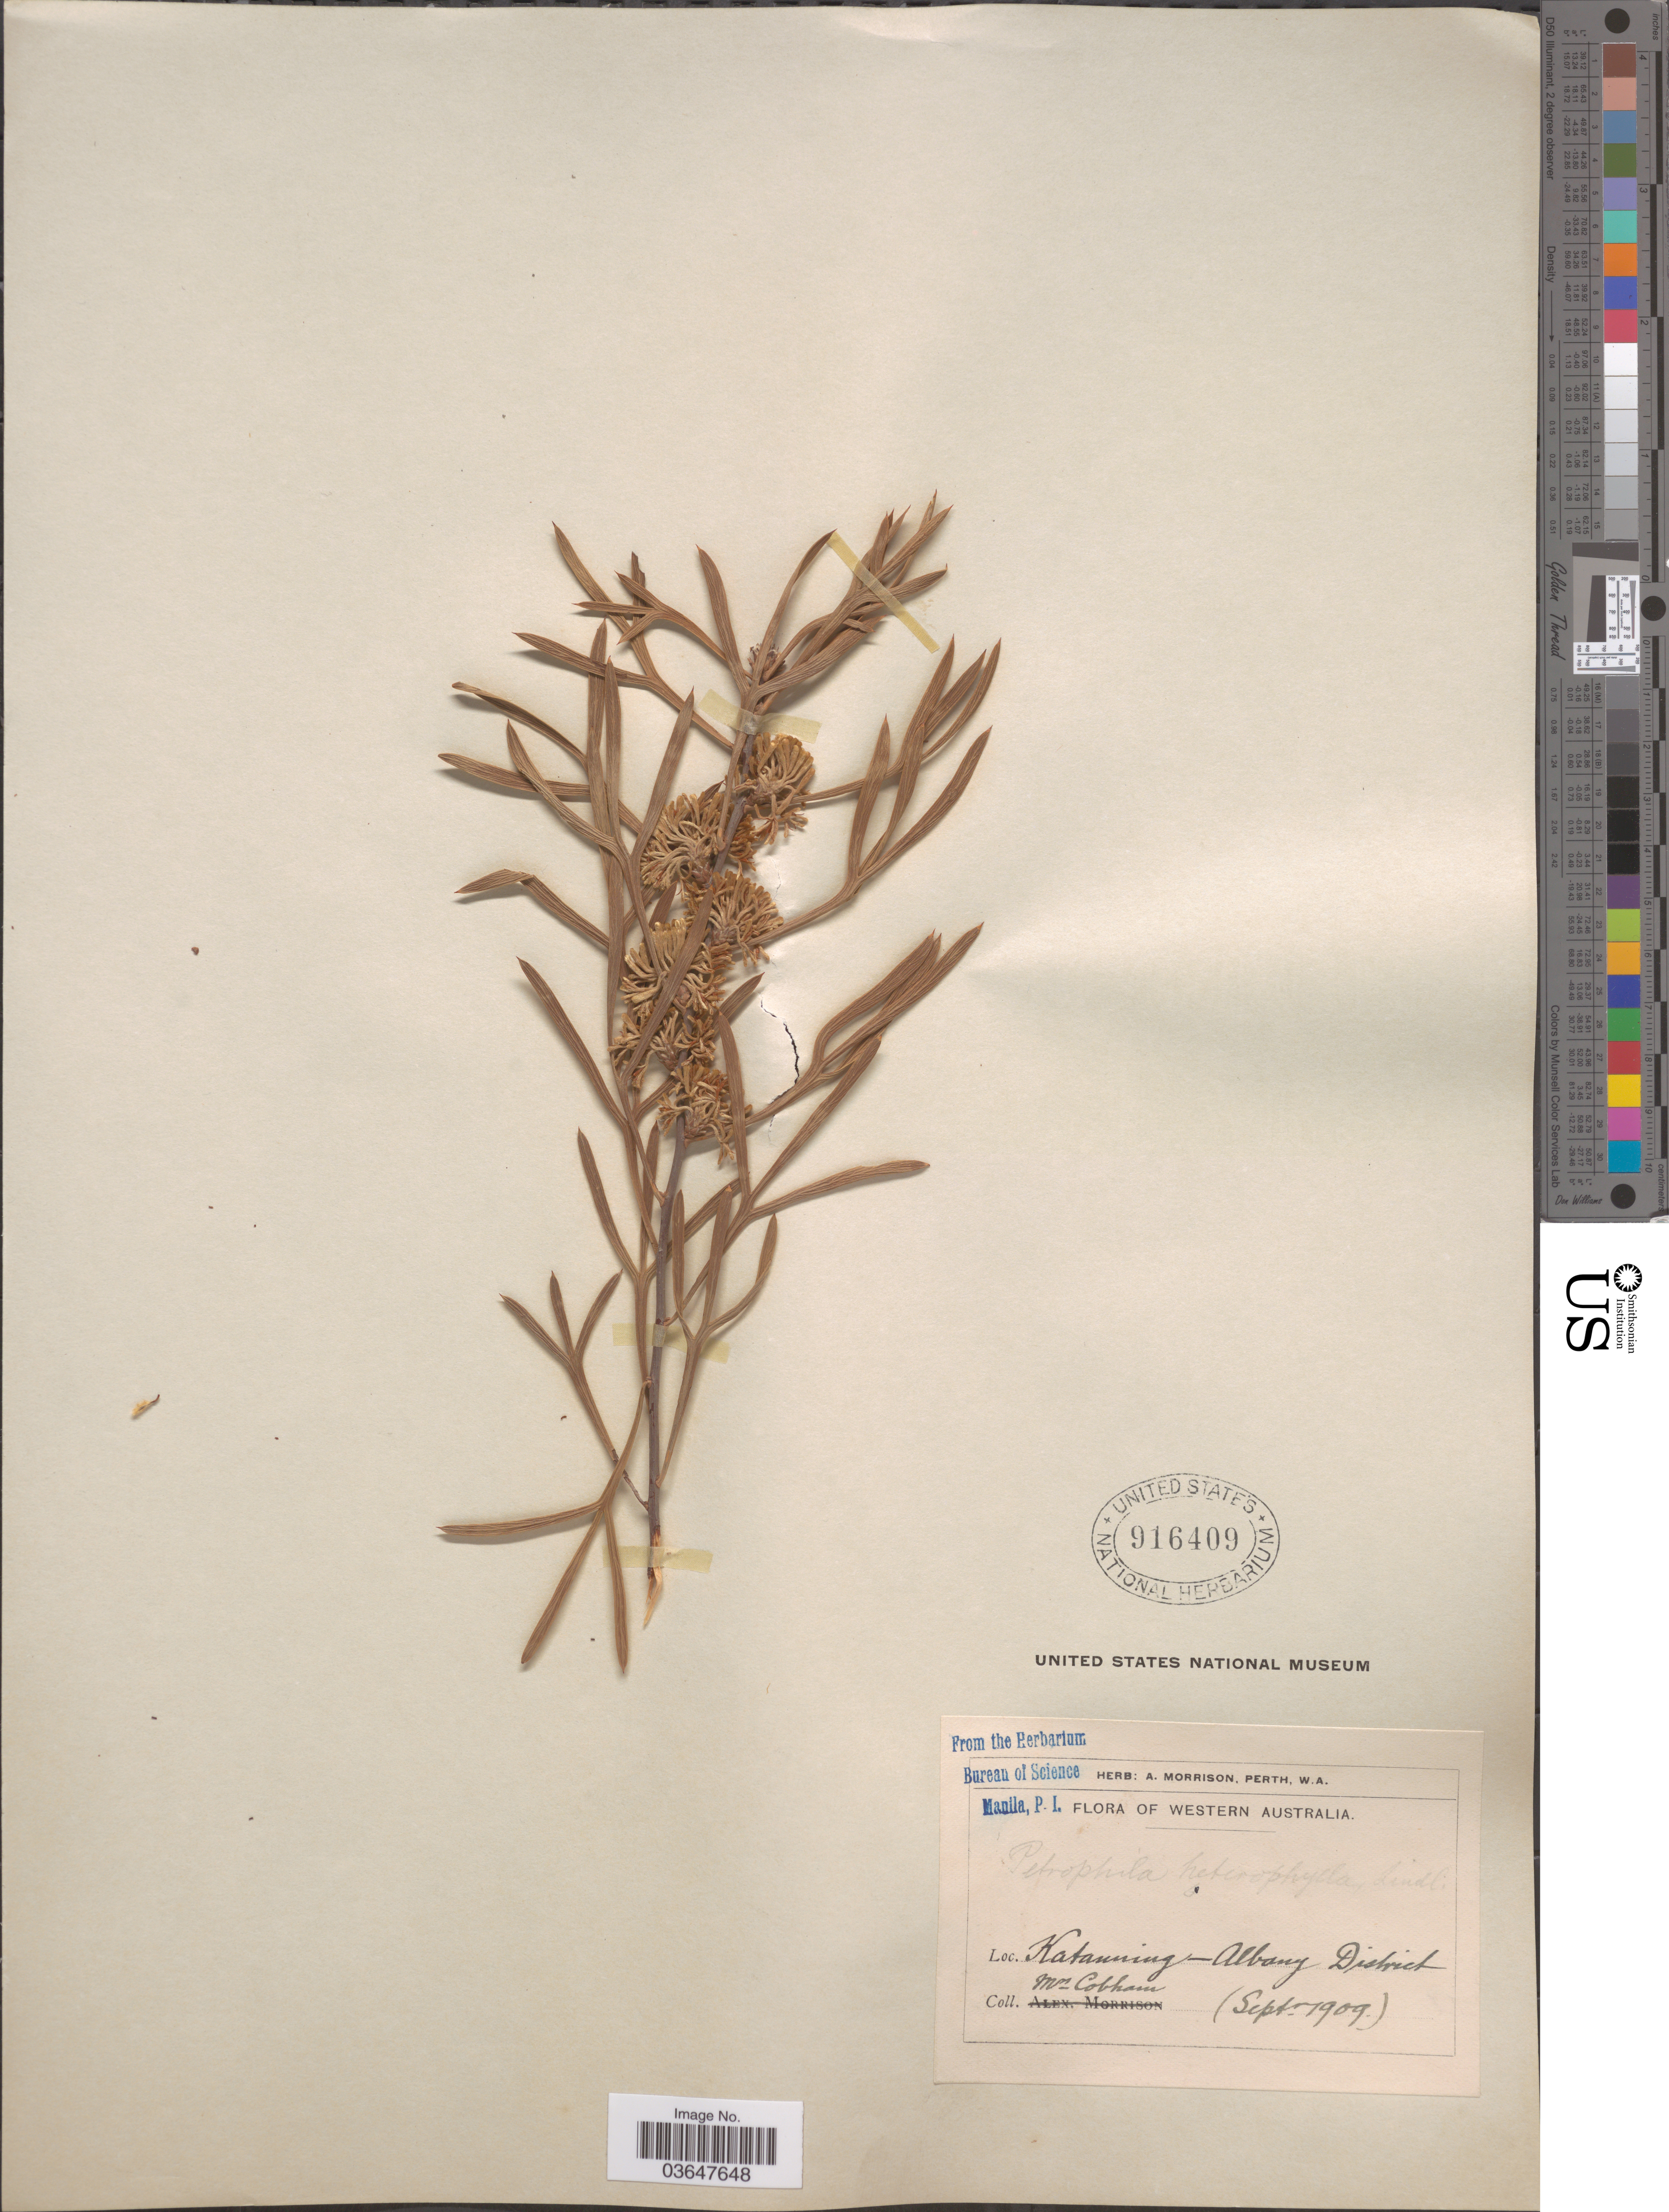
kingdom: Plantae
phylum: Tracheophyta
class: Magnoliopsida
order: Proteales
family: Proteaceae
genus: Petrophile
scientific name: Petrophile heterophylla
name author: Lindl.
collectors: -. Cobham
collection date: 1901-09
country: Australia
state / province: Western Australia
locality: Katanning - Albany District.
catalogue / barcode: US 916409